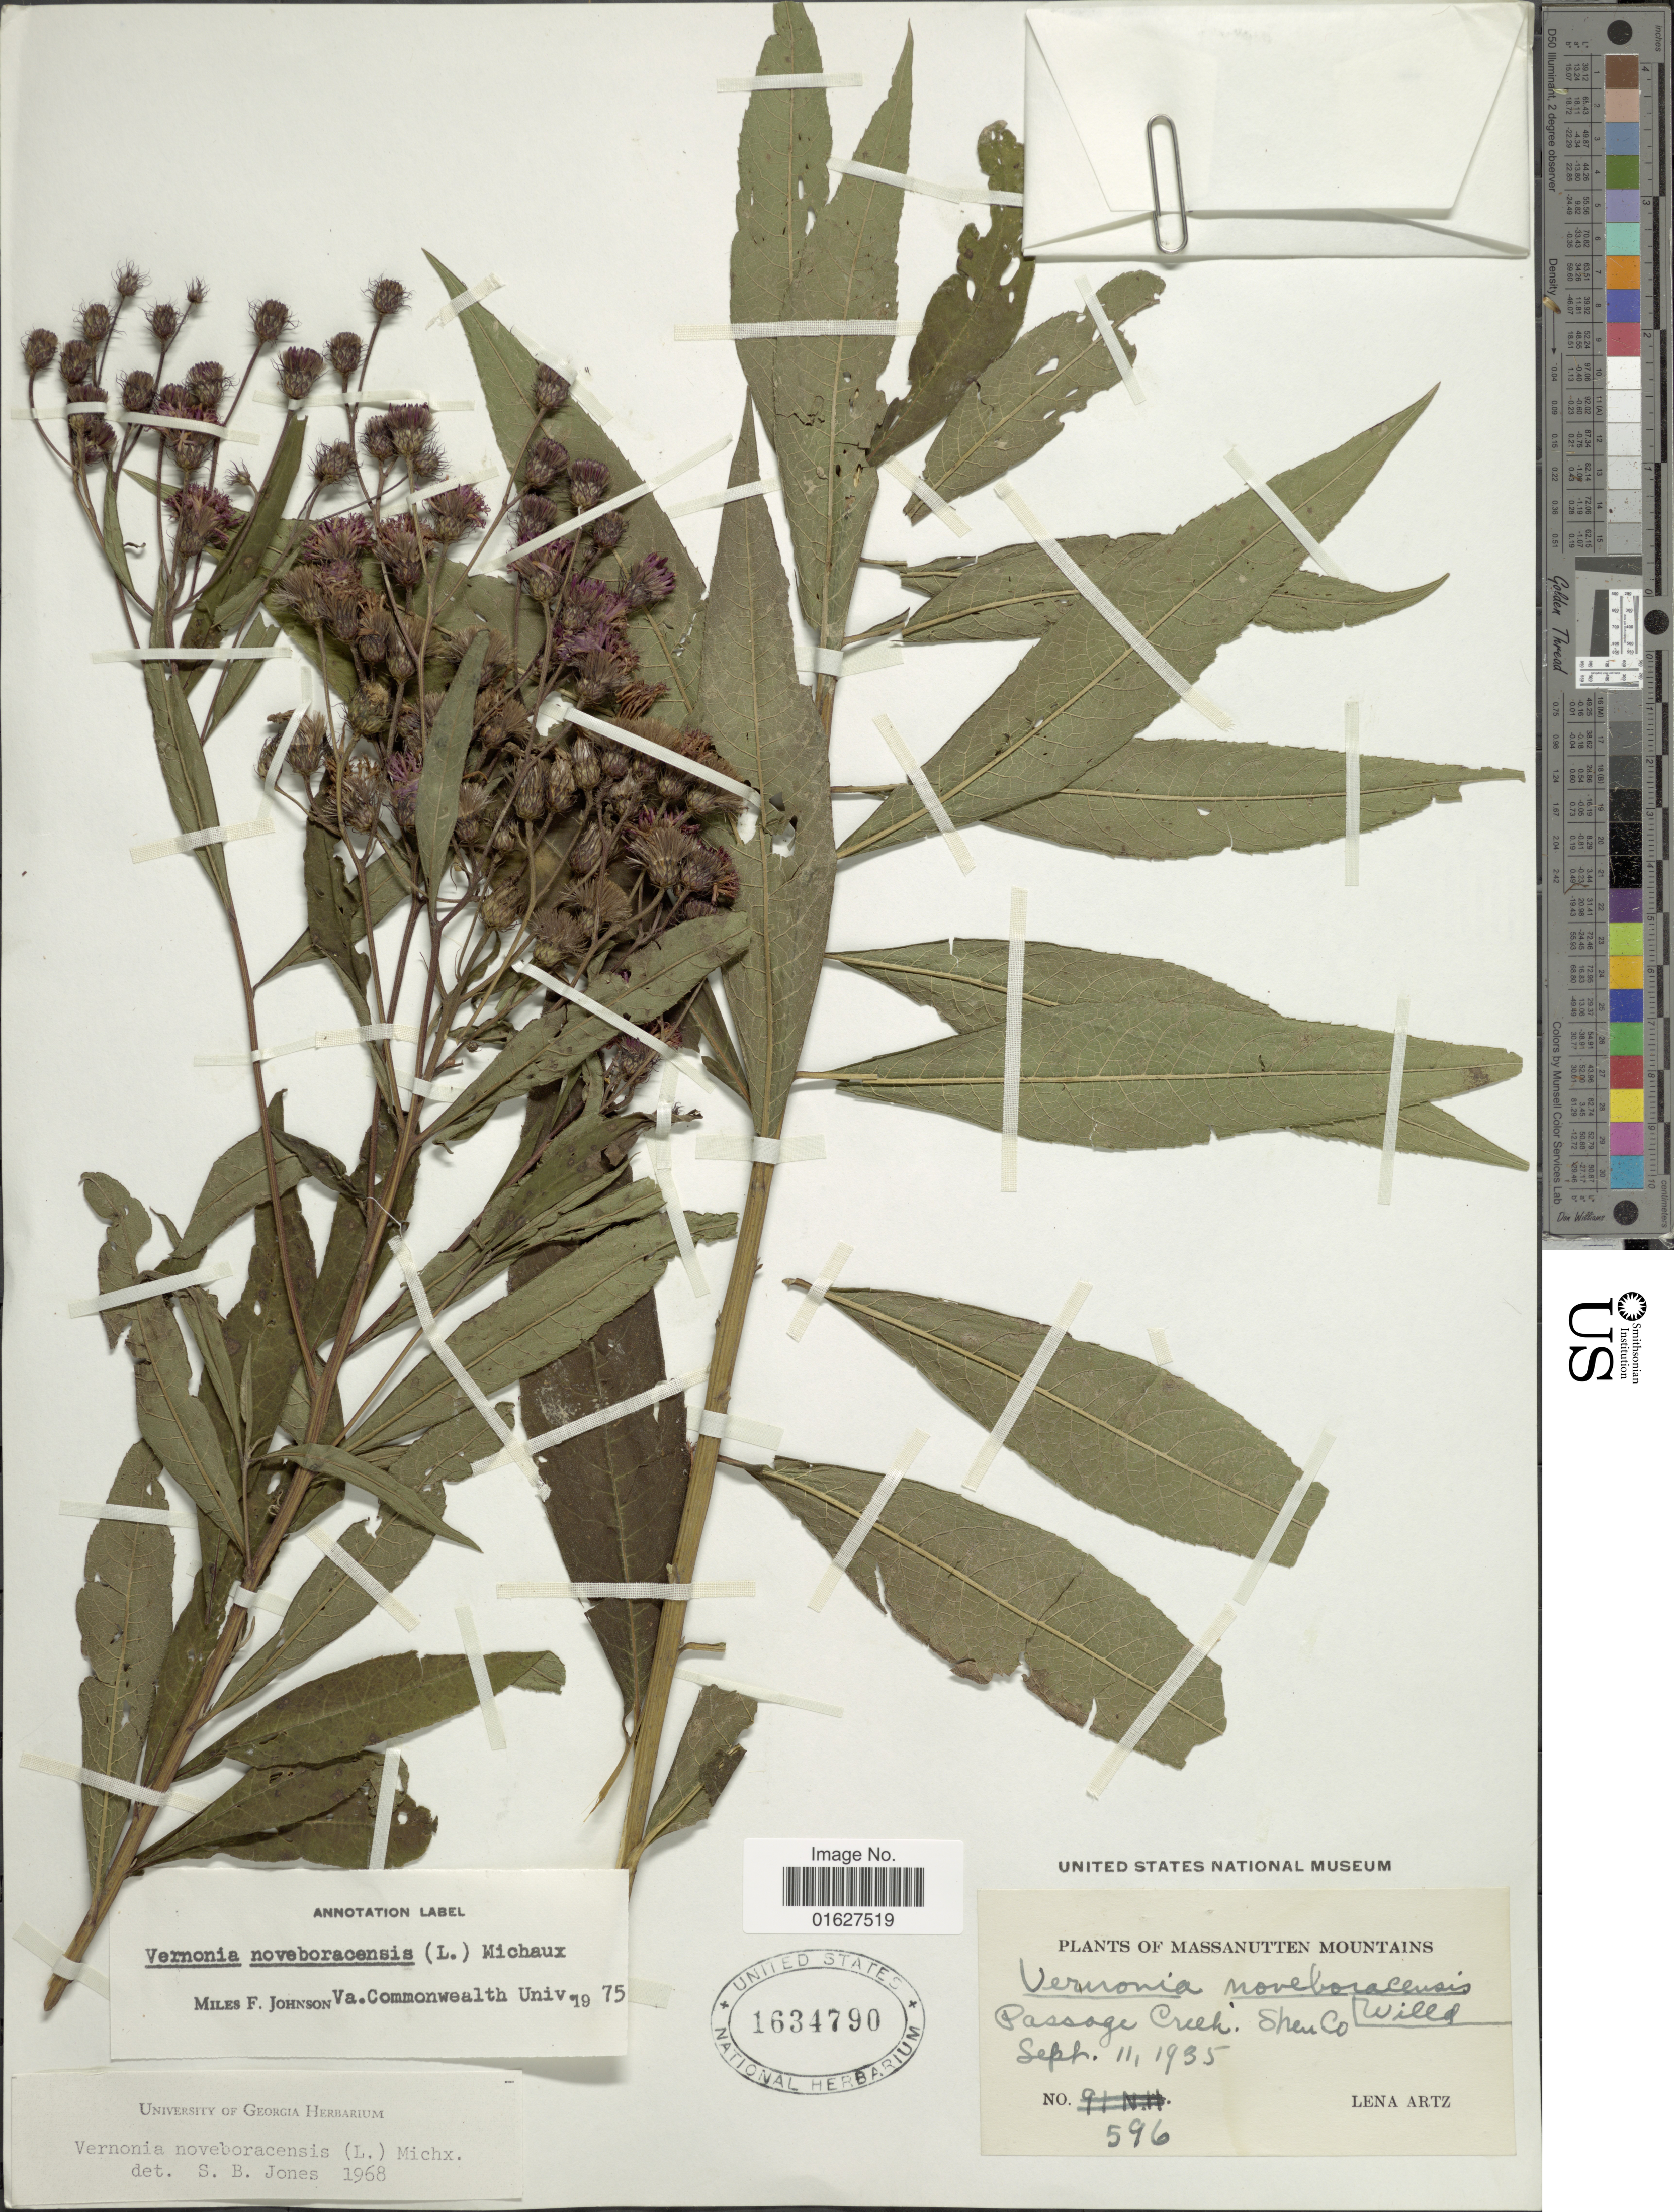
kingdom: Plantae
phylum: Tracheophyta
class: Magnoliopsida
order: Asterales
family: Asteraceae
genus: Vernonia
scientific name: Vernonia noveboracensis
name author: (L.) Michx.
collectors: L. Artz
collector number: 596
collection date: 1935-09-11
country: United States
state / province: Virginia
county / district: Shenandoah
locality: Passage Creek. Shen Co.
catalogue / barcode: US 1634790